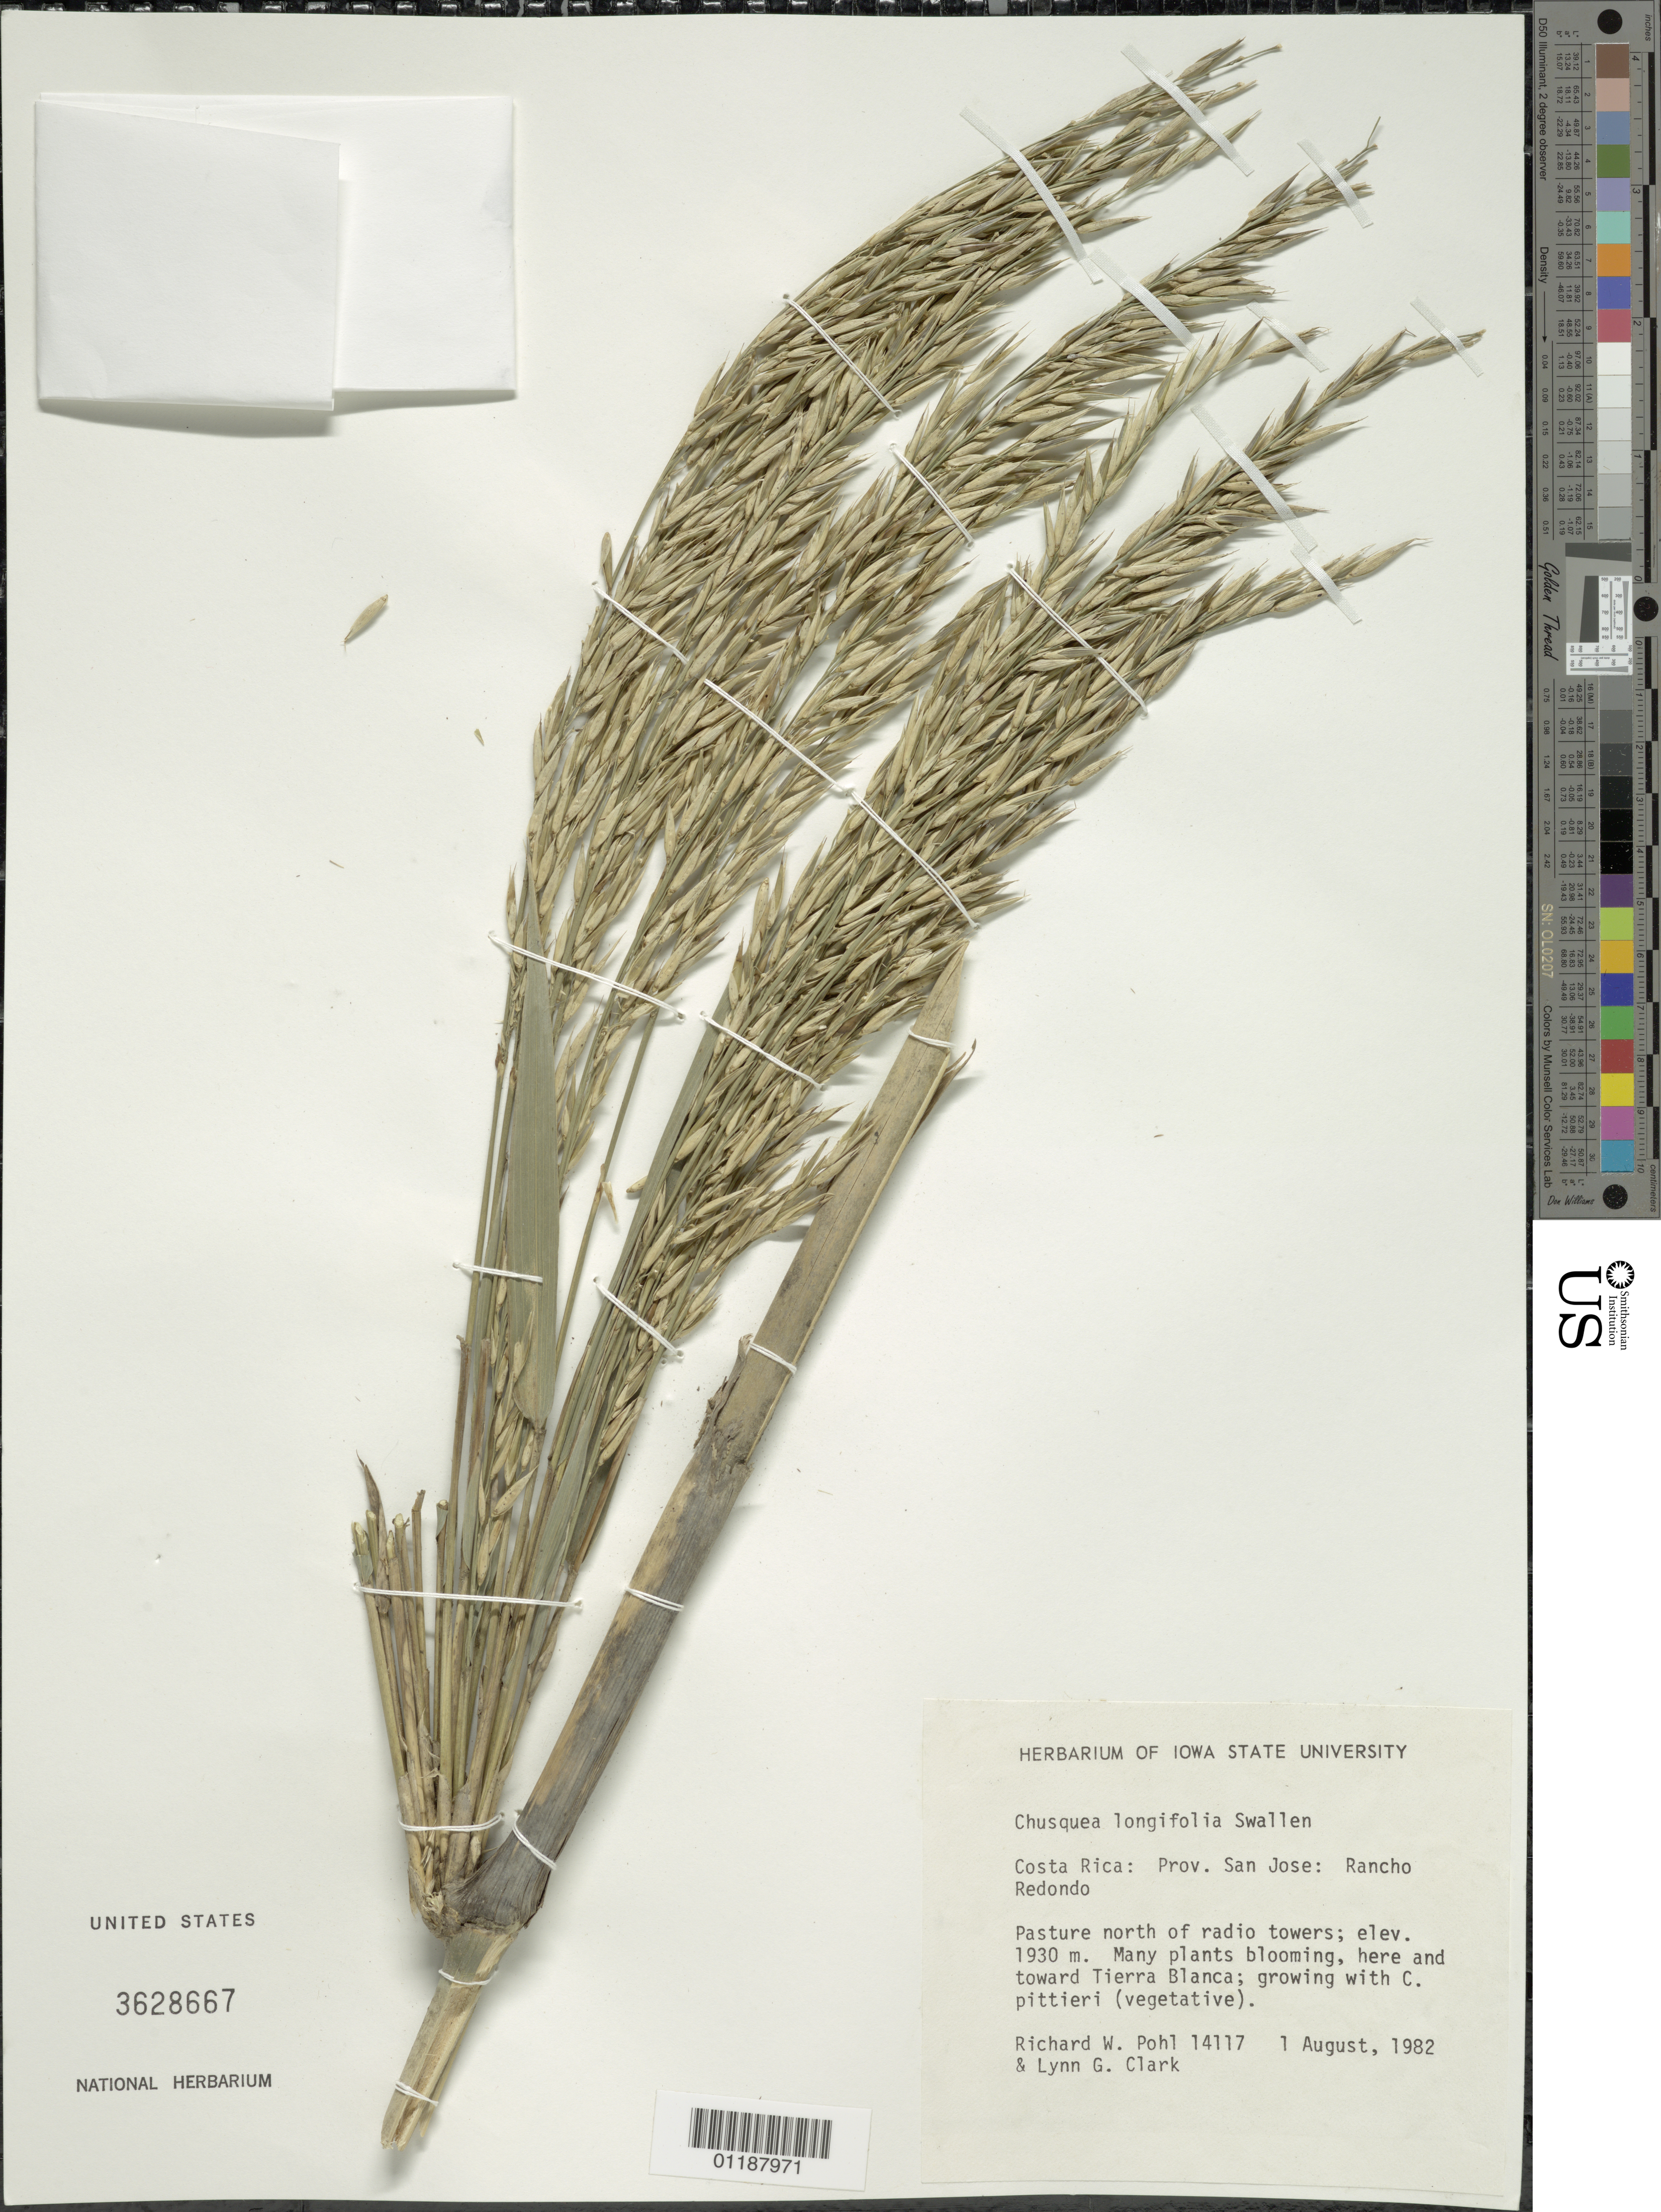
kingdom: Plantae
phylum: Tracheophyta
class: Liliopsida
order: Poales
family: Poaceae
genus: Chusquea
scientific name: Chusquea longifolia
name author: Swallen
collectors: R. W. Pohl & L. G. Clark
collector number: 14117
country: Costa Rica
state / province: San Jose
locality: Rancho Redondo, N of the radio tower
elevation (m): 1930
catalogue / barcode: US 3628667